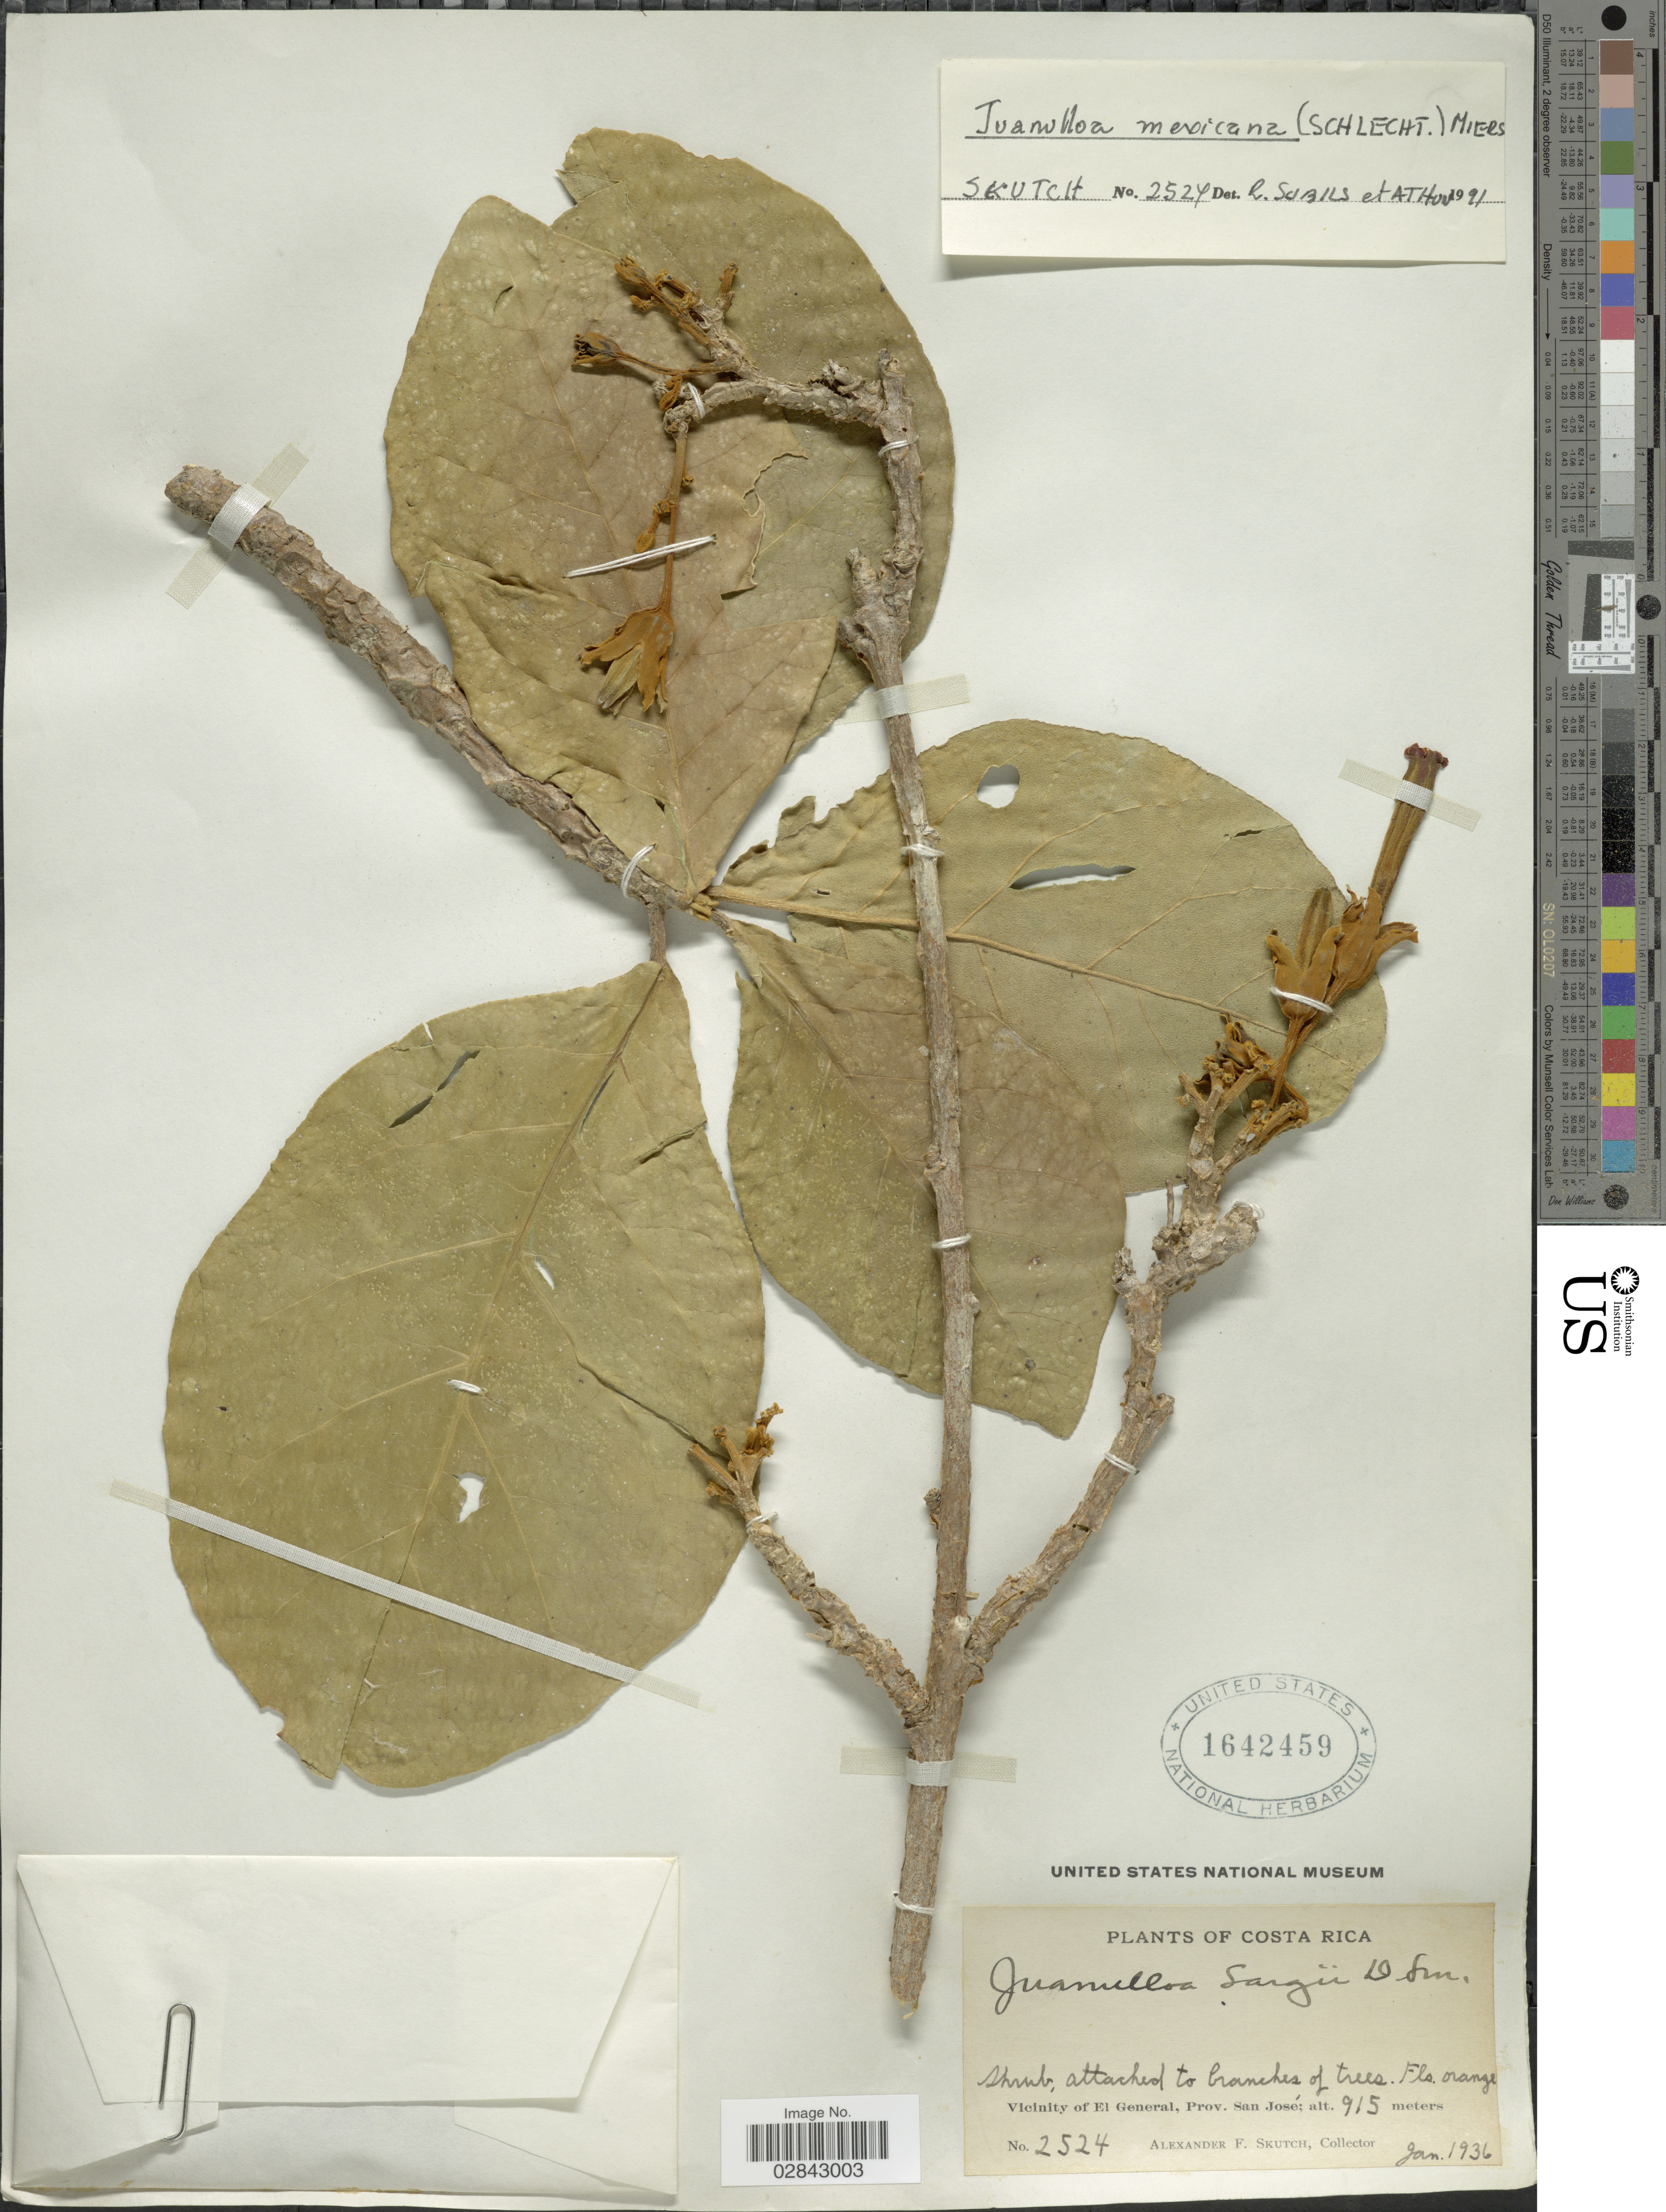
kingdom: Plantae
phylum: Tracheophyta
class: Magnoliopsida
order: Solanales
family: Solanaceae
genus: Juanulloa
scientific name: Juanulloa mexicana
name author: Miers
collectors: A. F. Skutch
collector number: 2524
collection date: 1936-01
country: Costa Rica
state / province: San José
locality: Vicinity of El General.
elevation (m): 915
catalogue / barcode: US 1642459